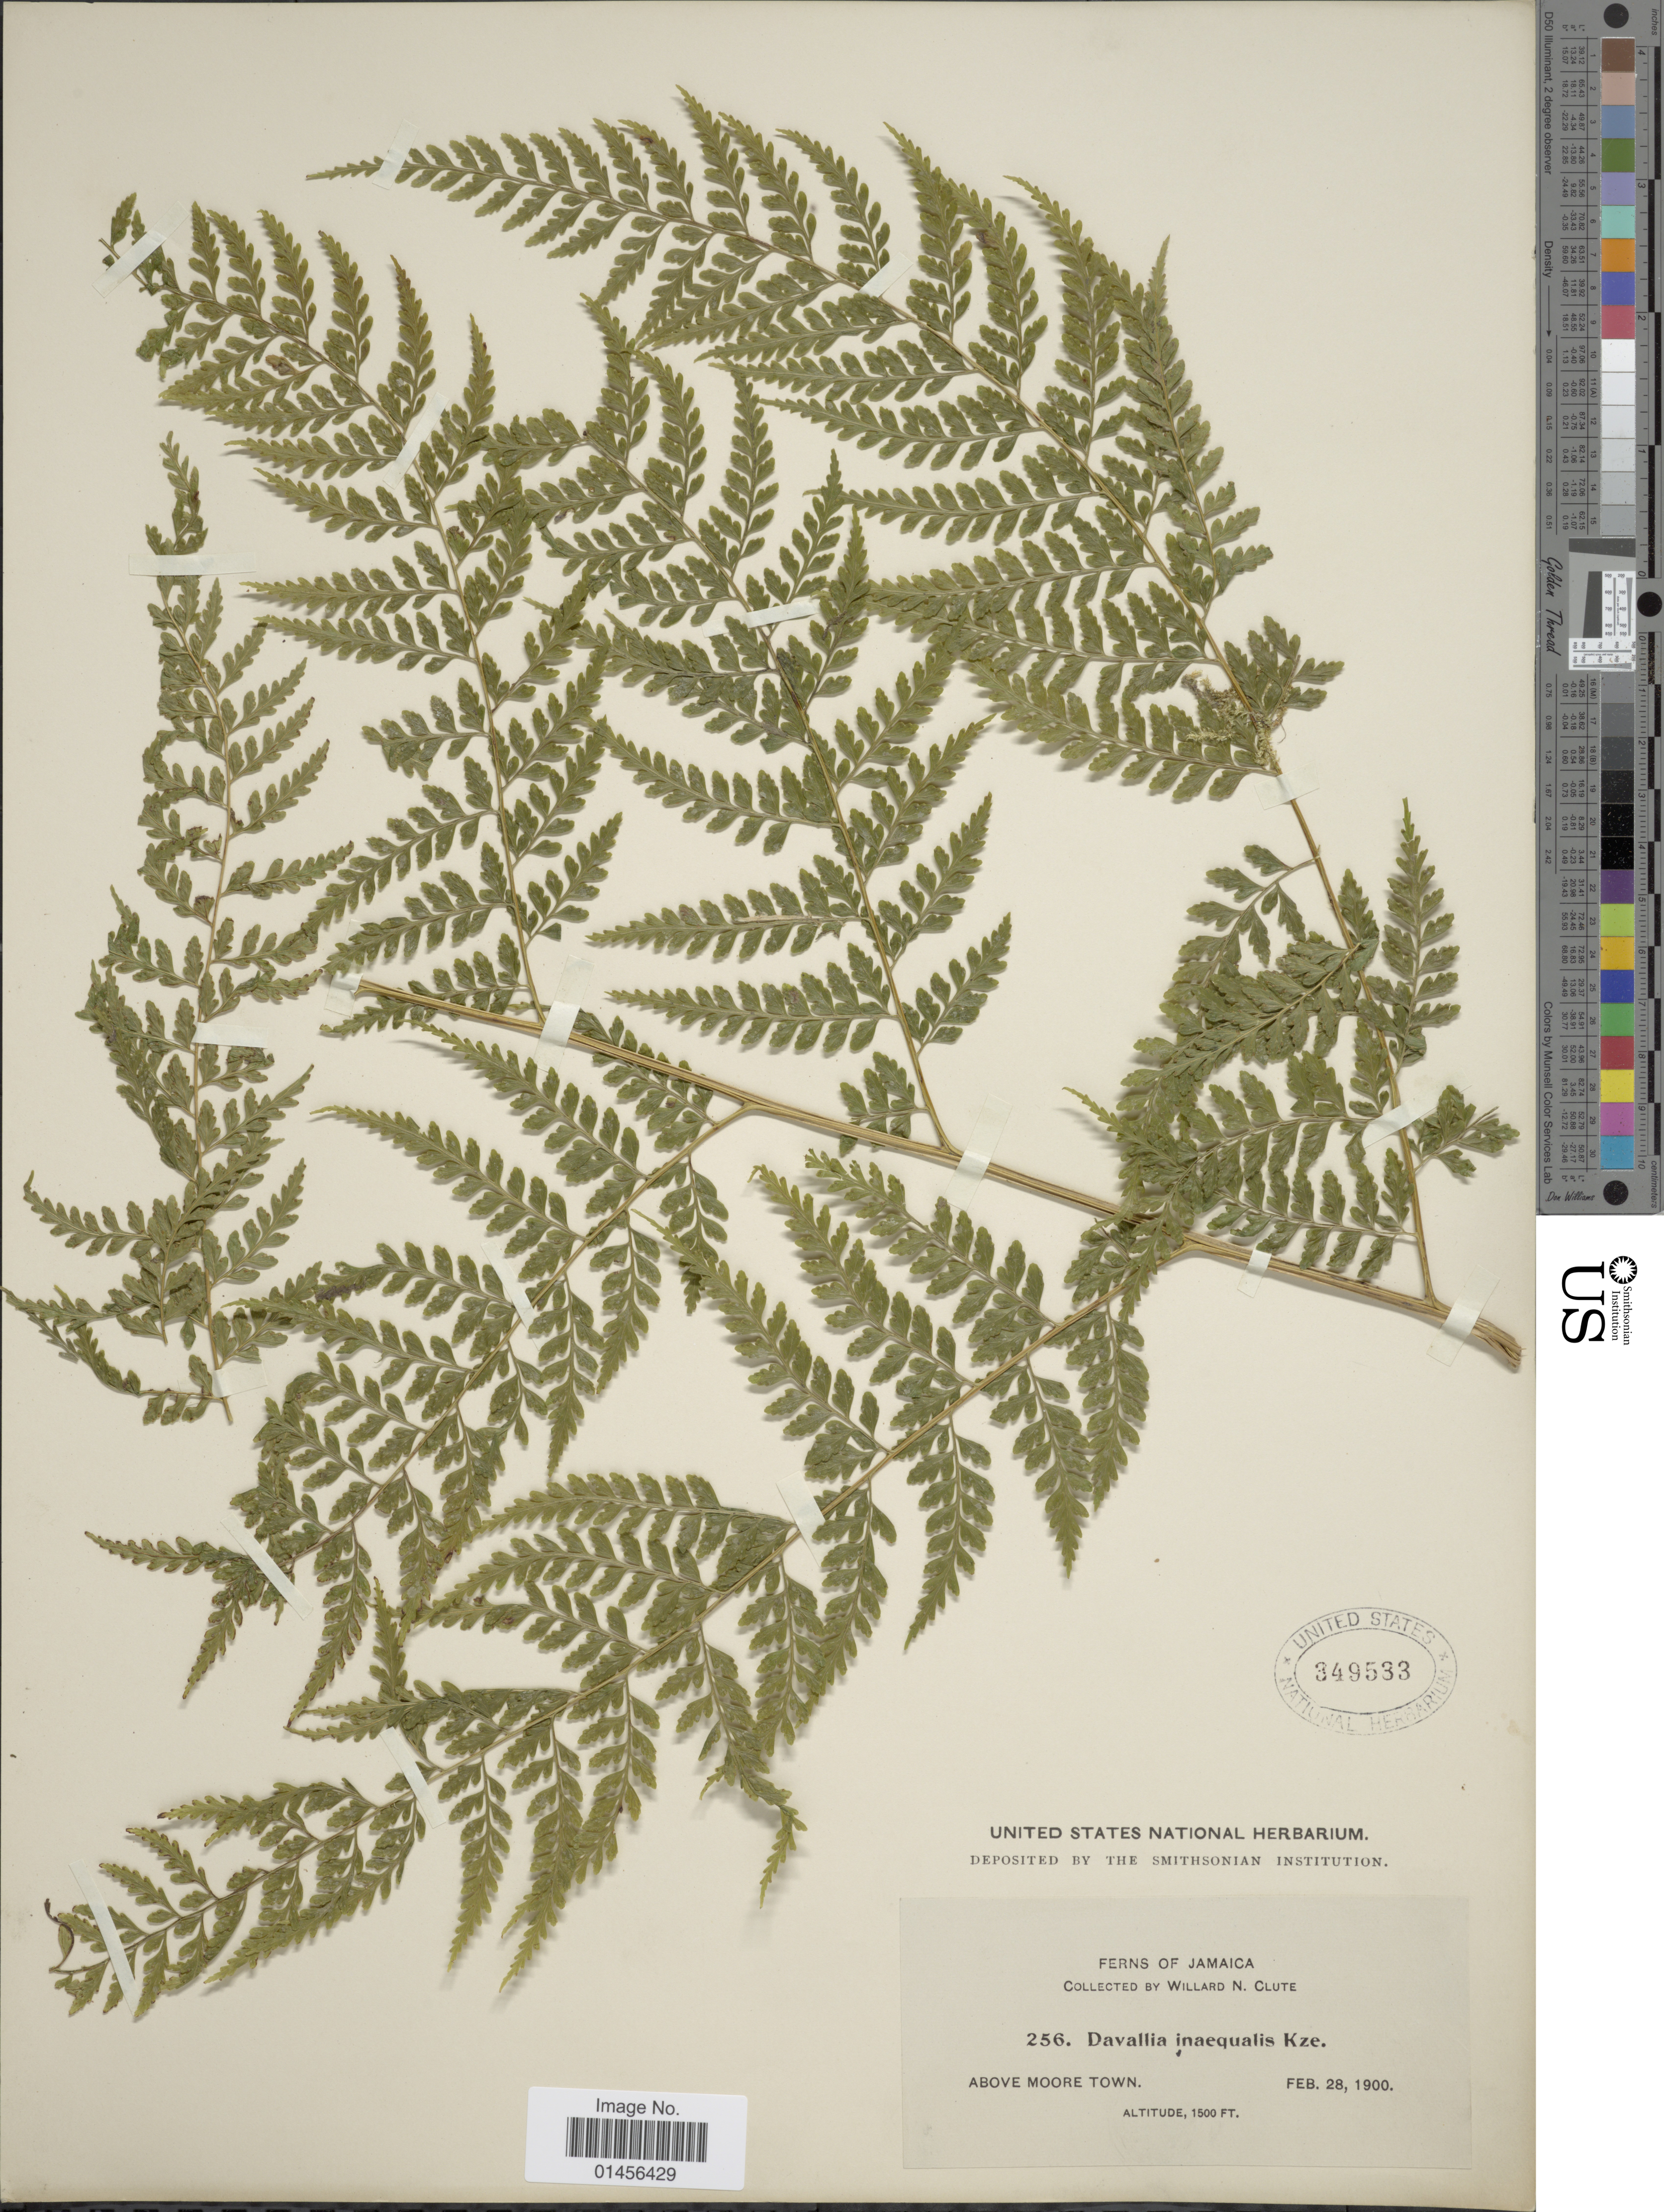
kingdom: Plantae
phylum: Tracheophyta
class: Polypodiopsida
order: Polypodiales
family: Saccolomataceae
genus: Saccoloma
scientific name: Saccoloma inaequale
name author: (Kunze) Mett.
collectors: W. N. Clute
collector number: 256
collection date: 1900-02-28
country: Jamaica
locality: Above Moore Town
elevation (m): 457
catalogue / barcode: US 349533